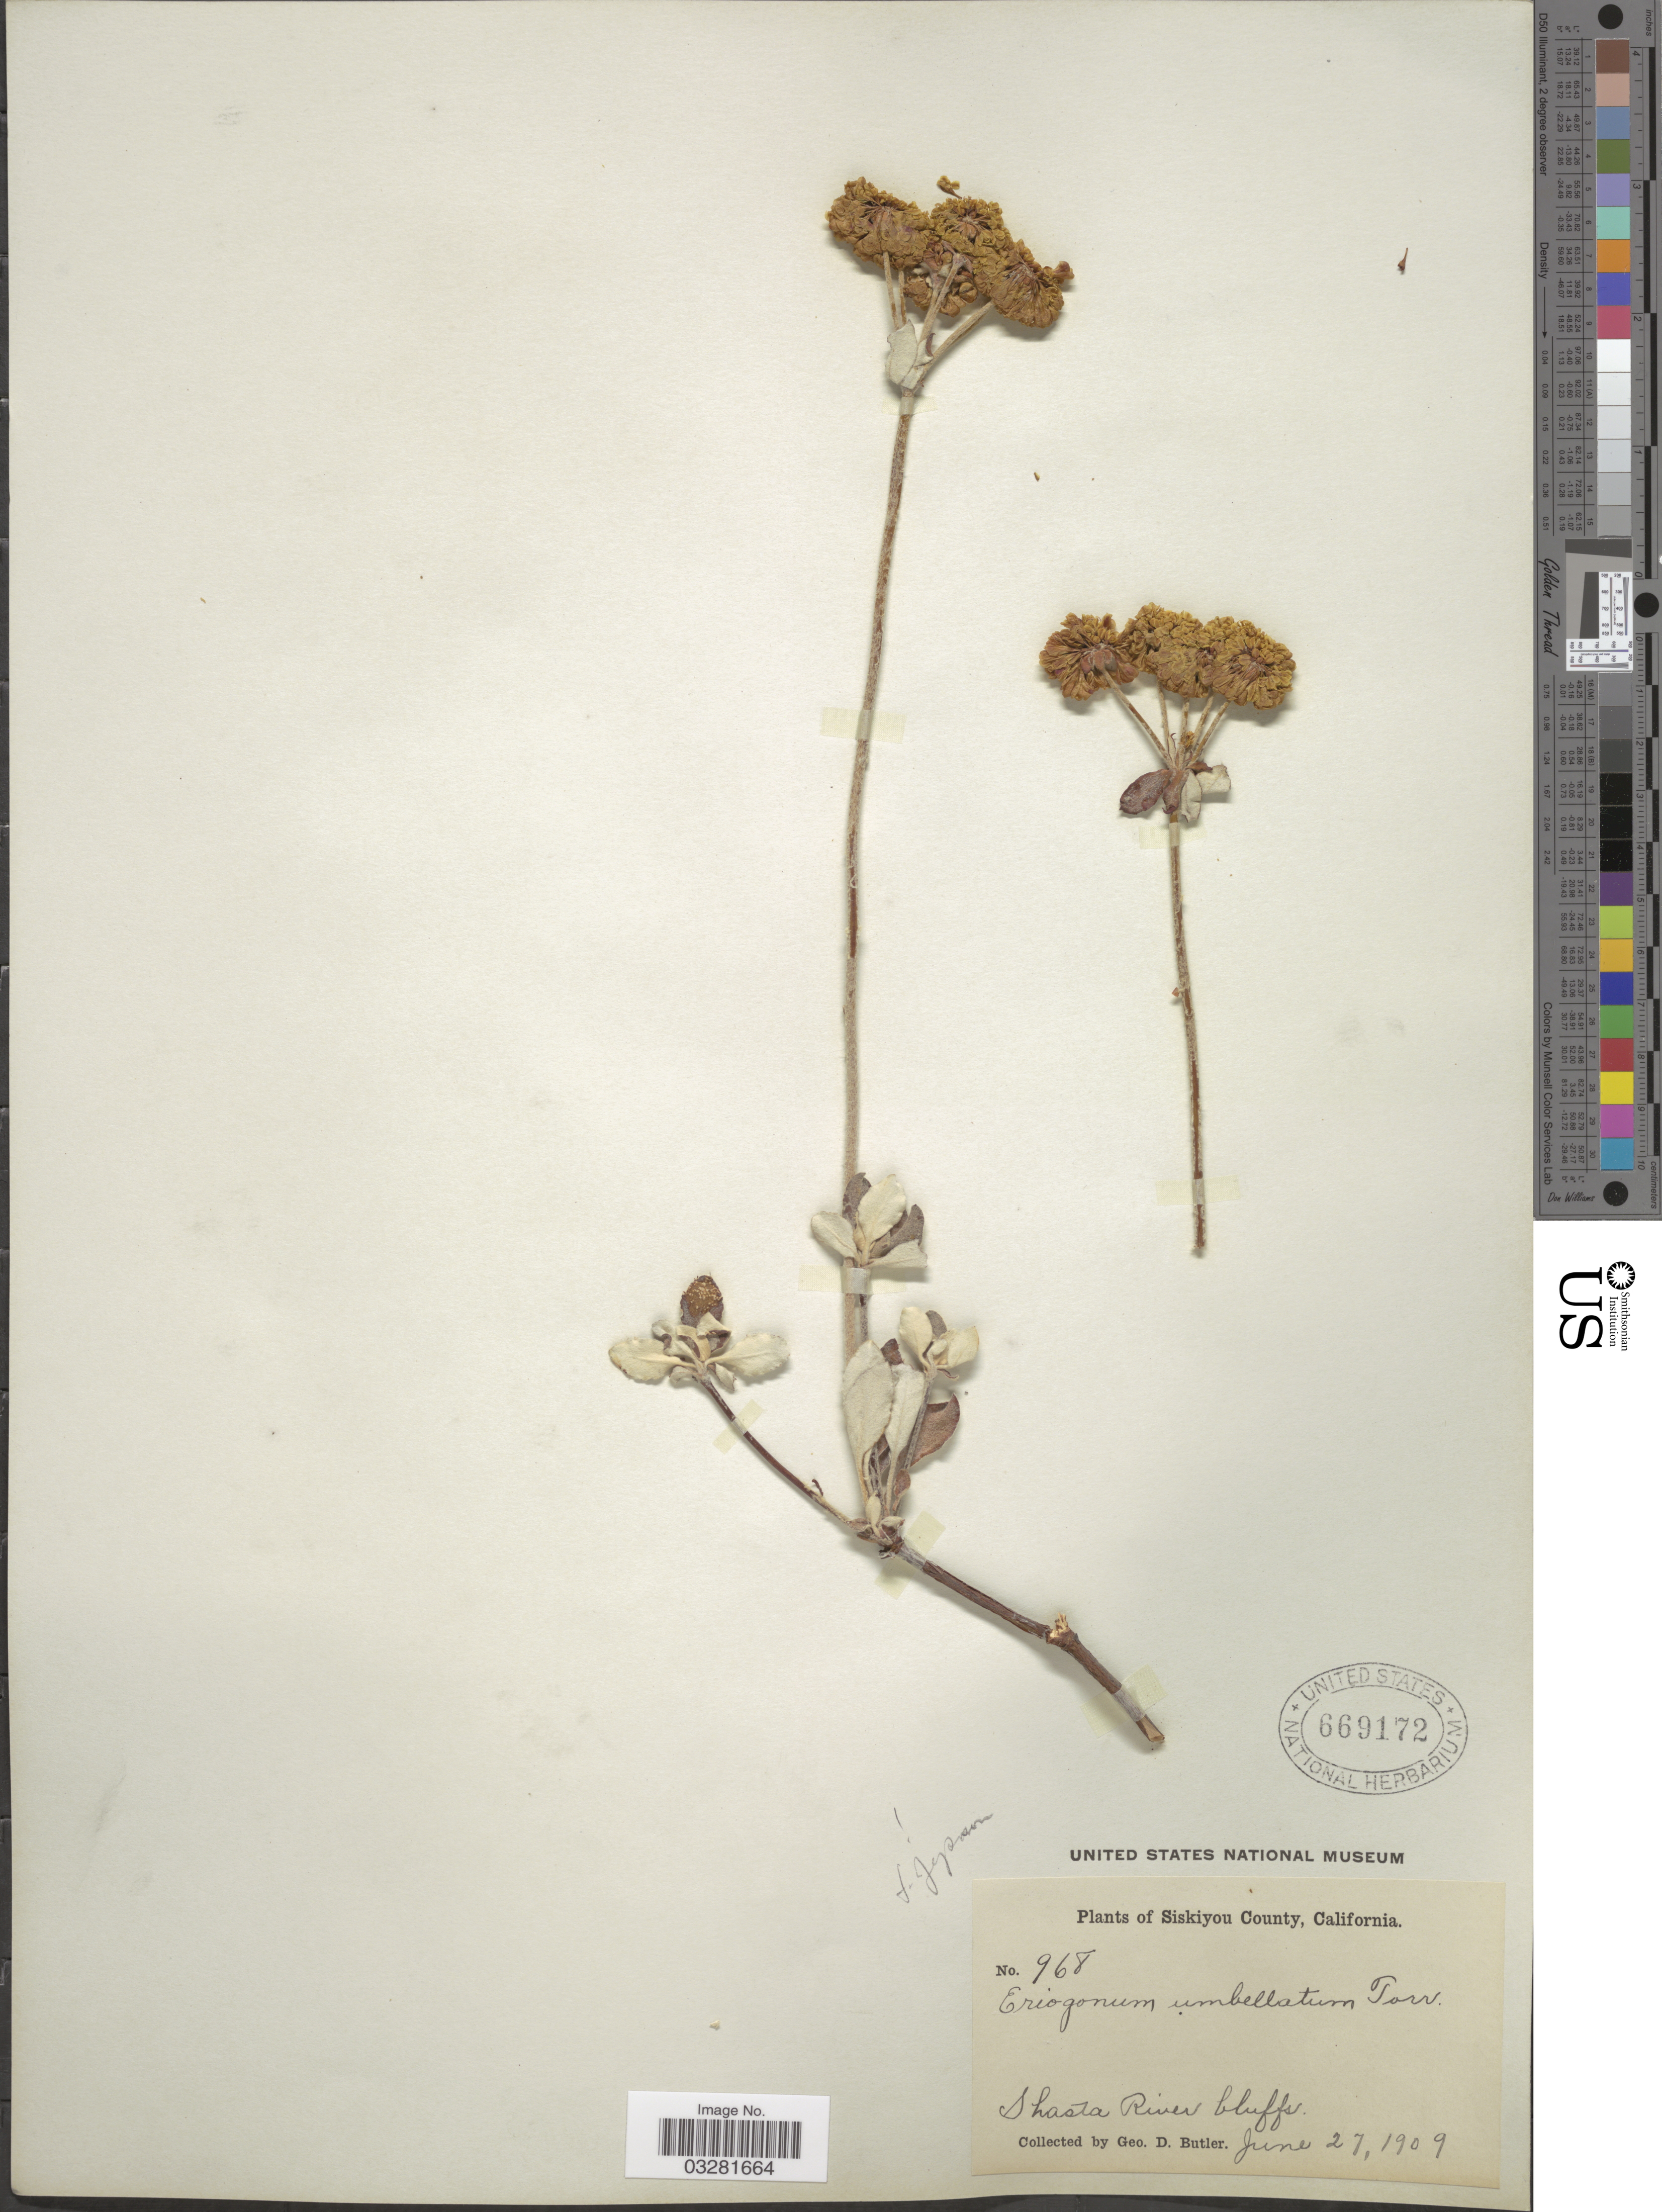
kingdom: Plantae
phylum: Tracheophyta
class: Magnoliopsida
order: Caryophyllales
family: Polygonaceae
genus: Eriogonum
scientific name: Eriogonum umbellatum var. polyanthum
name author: Torr.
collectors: G. D. Butler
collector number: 968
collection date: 1909-06-27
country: United States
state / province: California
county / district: Siskiyou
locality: Siskiyou County. Shasta River bluffs.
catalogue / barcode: US 669172